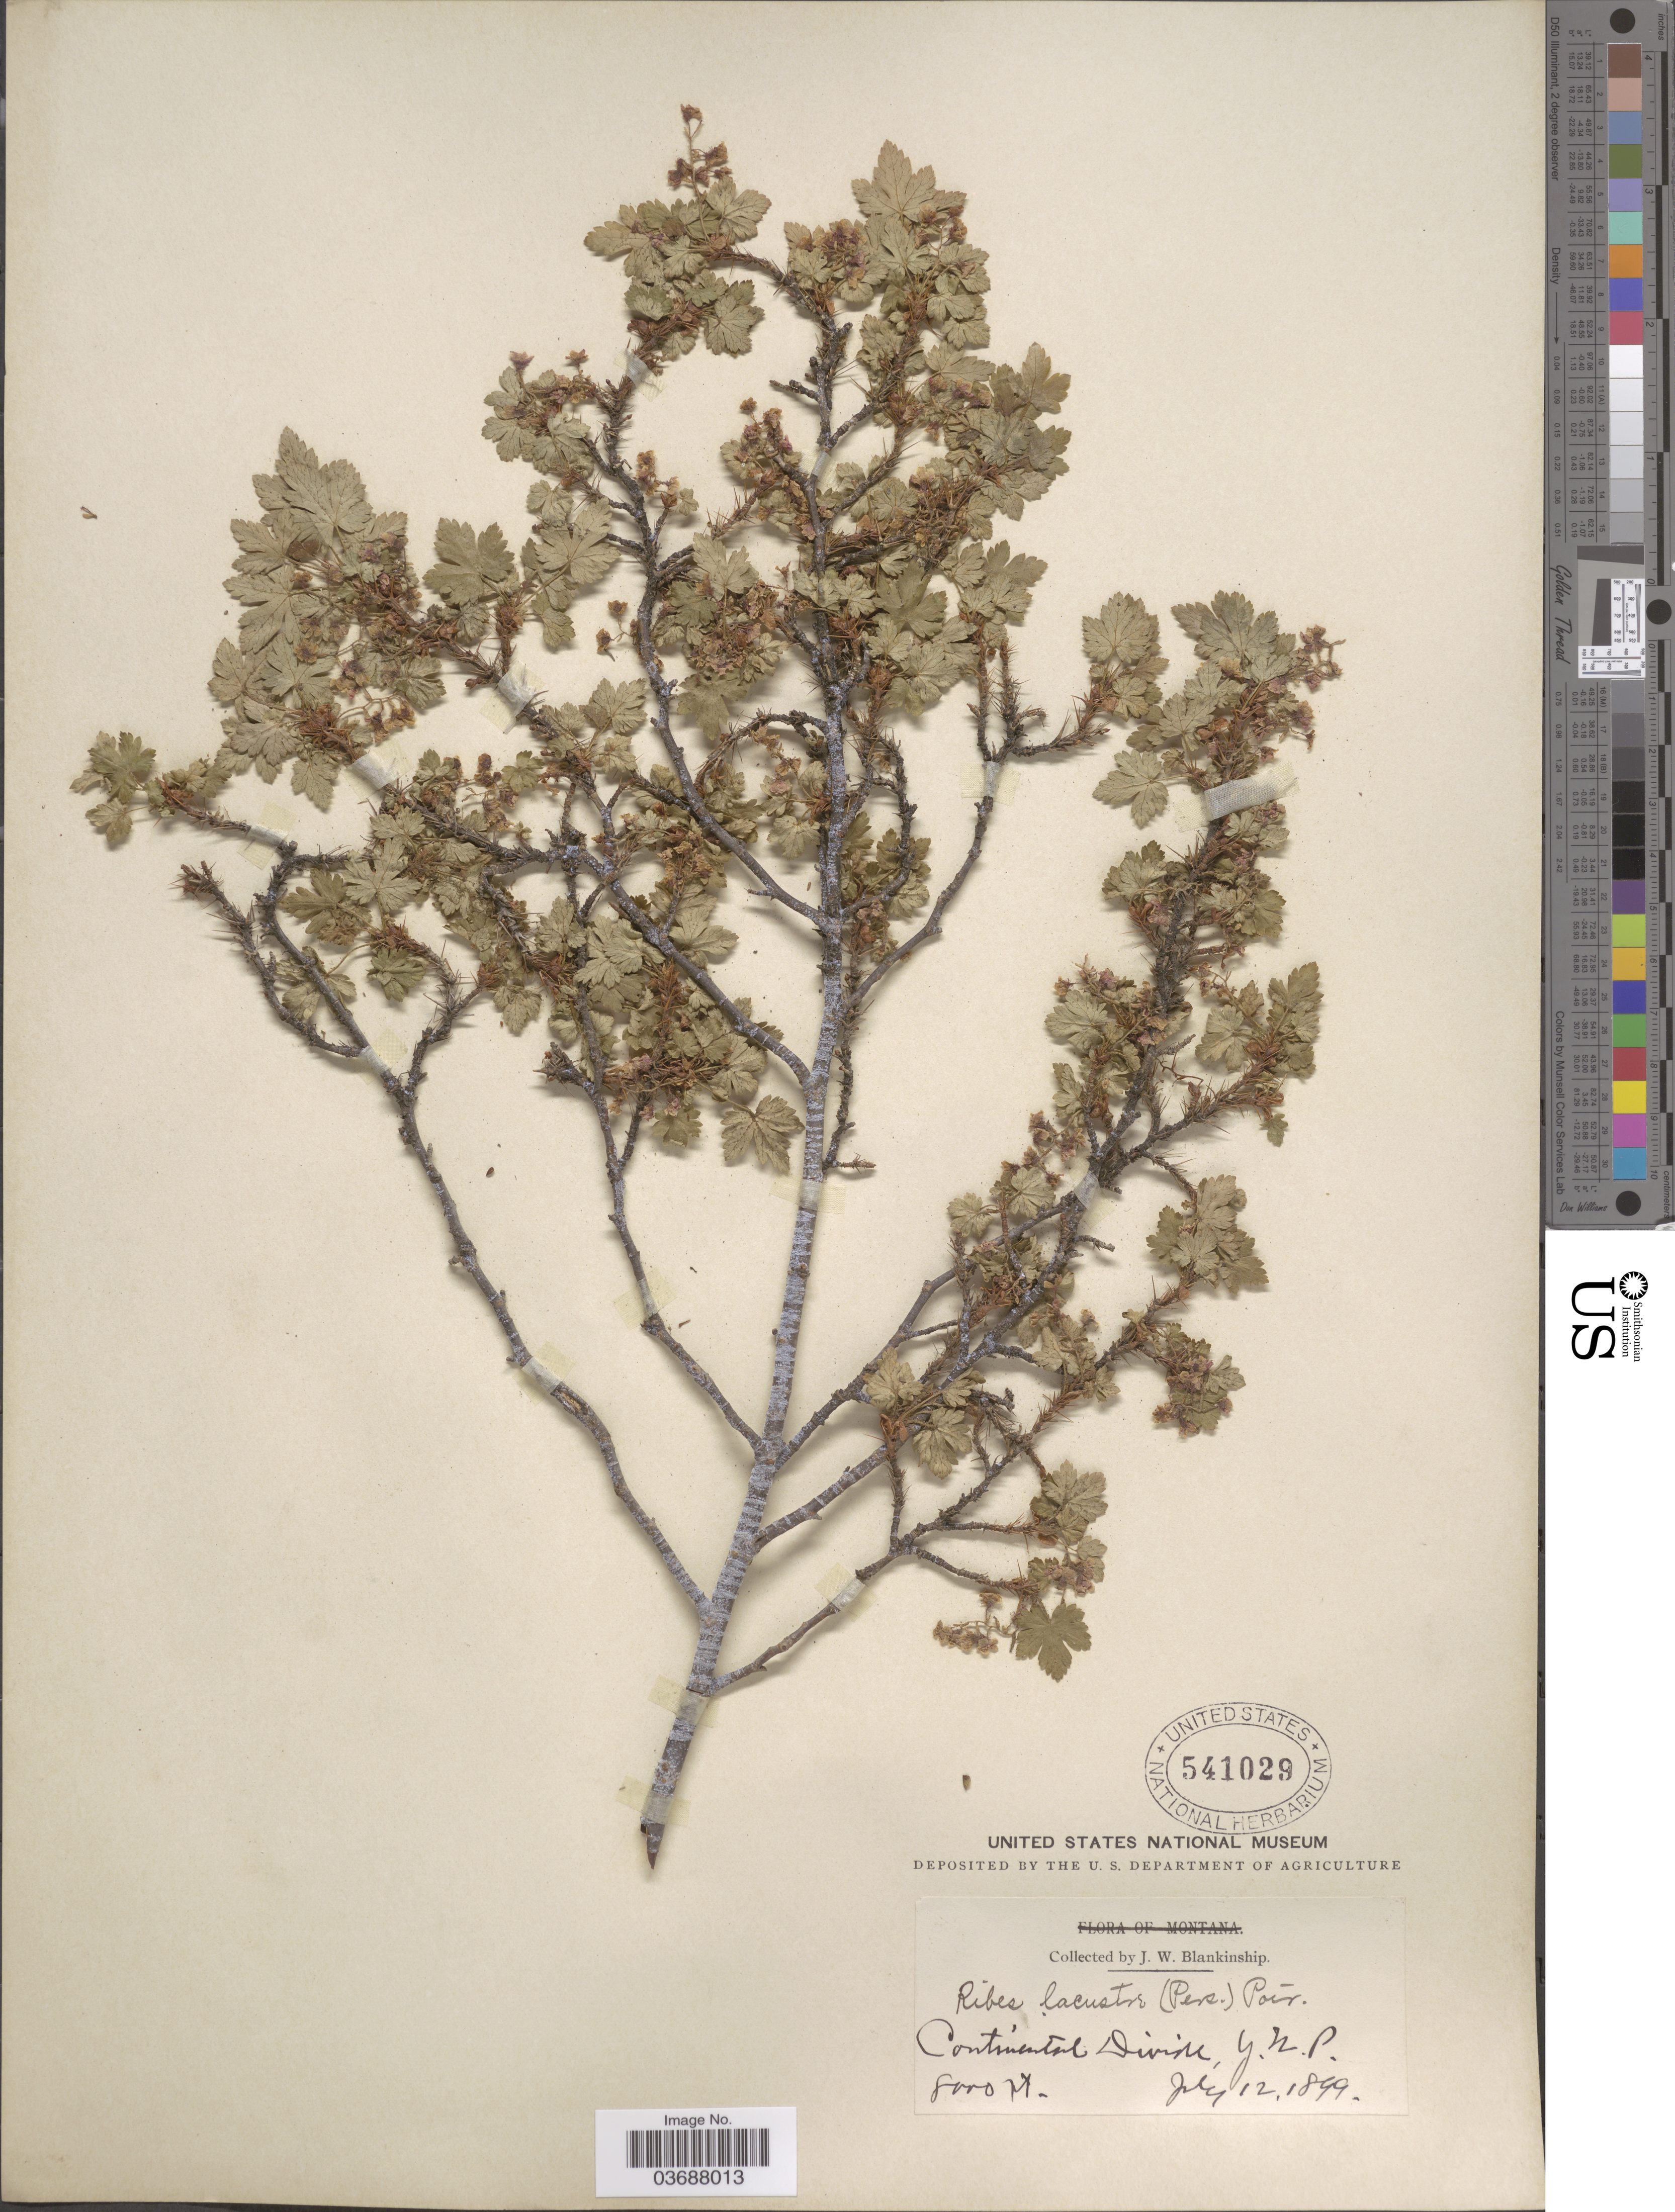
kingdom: Plantae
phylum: Tracheophyta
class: Magnoliopsida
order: Saxifragales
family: Grossulariaceae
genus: Ribes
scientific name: Ribes lacustre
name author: (Pers.) Poir.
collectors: J. W. Blankinship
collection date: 1899-07-12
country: United States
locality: Continental Divide, Y.N.P.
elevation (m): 2438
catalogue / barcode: US 541029